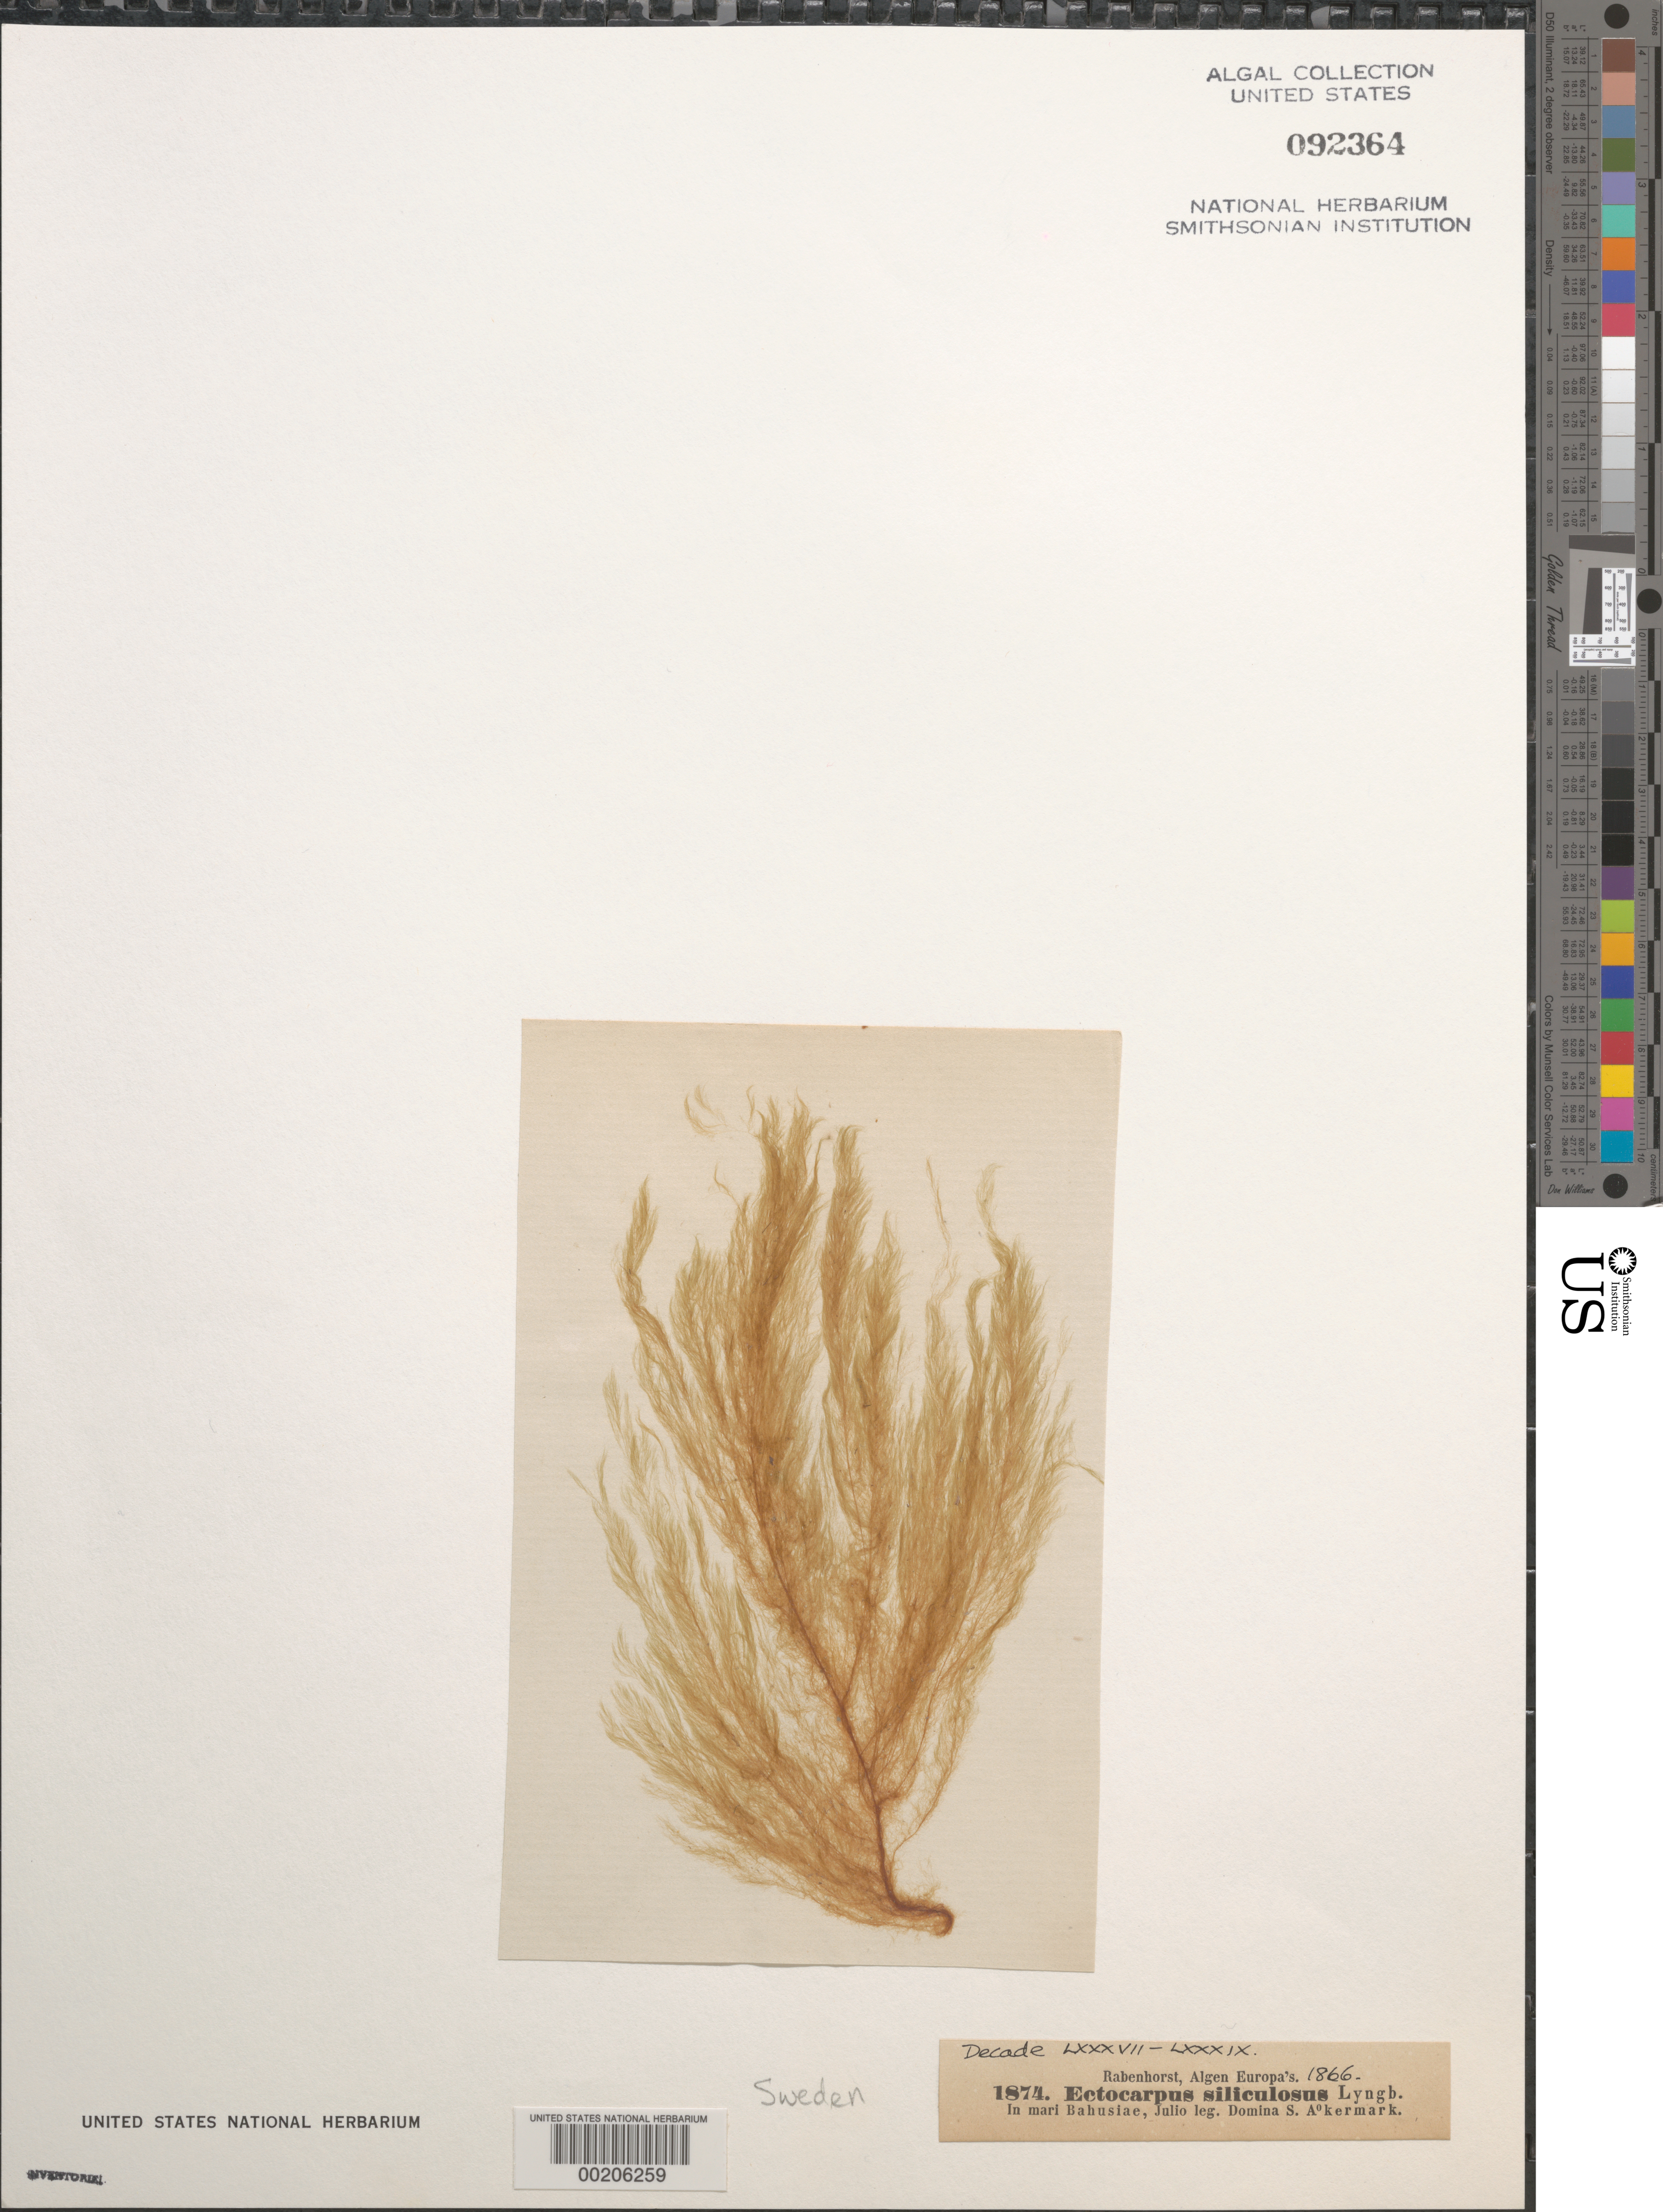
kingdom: Chromista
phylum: Ochrophyta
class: Phaeophyceae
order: Ectocarpales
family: Ectocarpaceae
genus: Ectocarpus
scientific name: Ectocarpus siliculosus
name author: (Dillwyn) Lyngbye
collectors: S. Akermark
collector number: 1874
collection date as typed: Jul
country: Sweden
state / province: Västra Götaland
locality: Bohus bay (mari bahusiae)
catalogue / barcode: US 92364